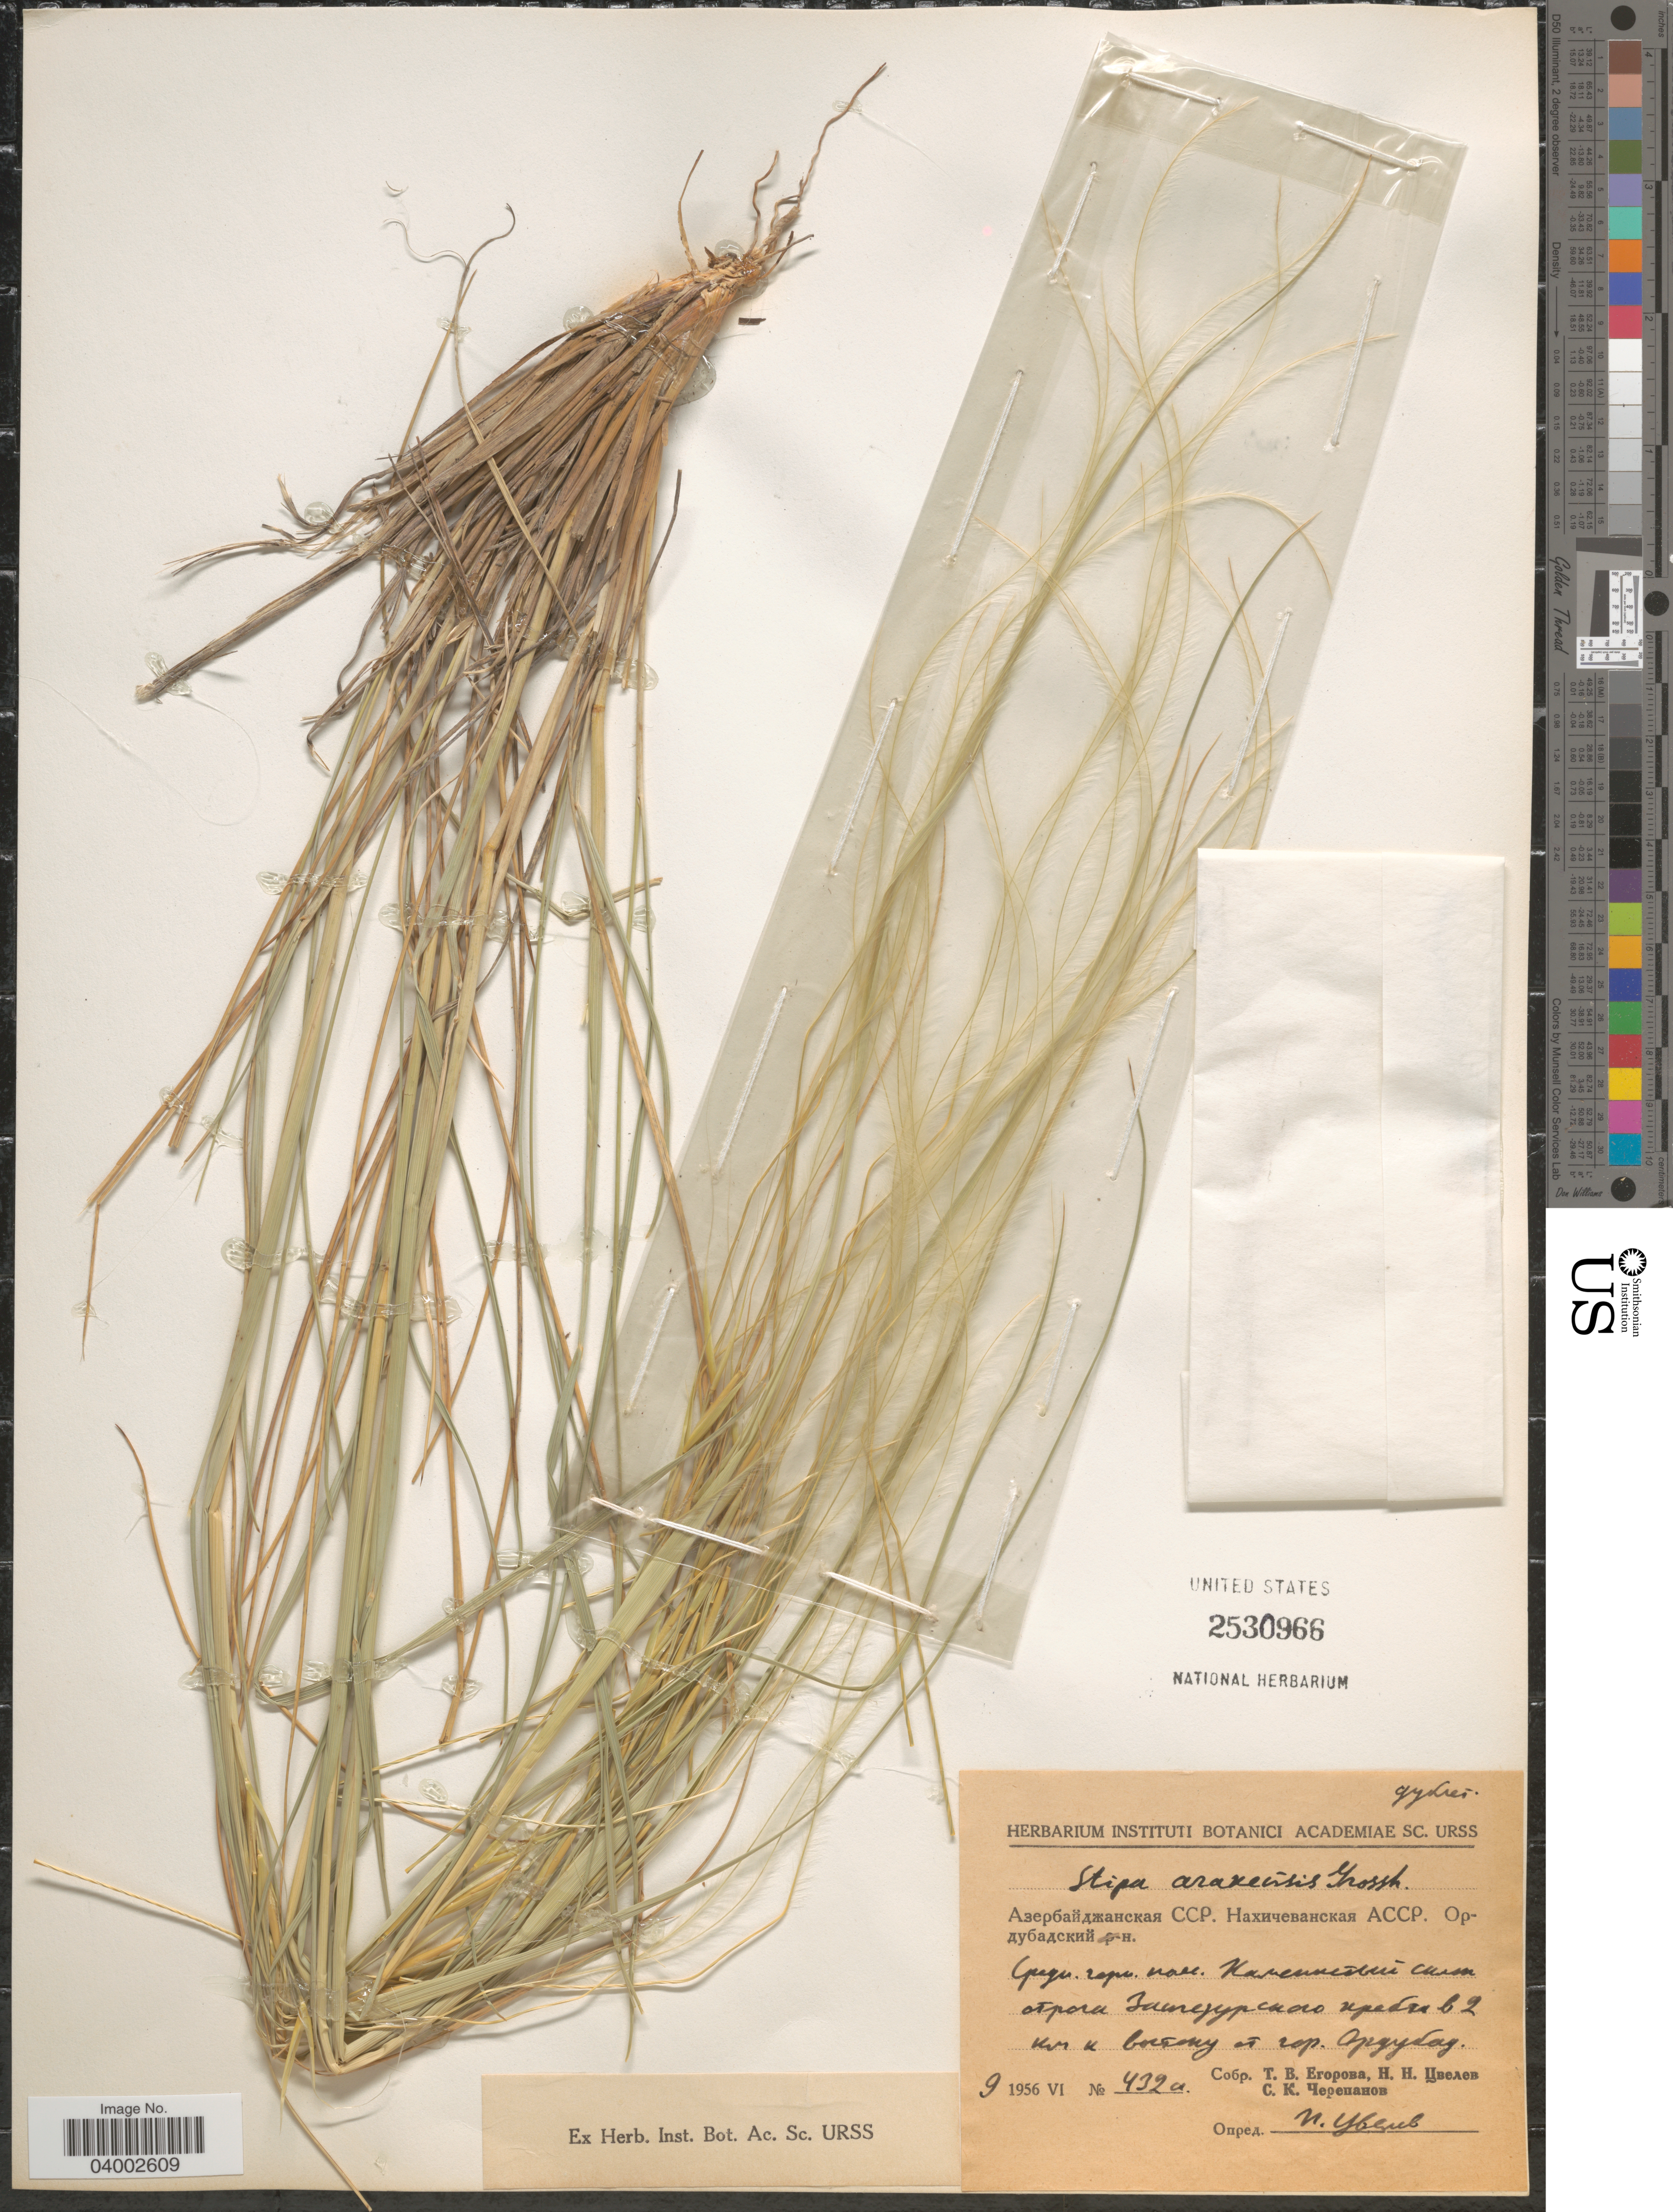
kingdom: Plantae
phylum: Tracheophyta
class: Liliopsida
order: Poales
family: Poaceae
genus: Stipa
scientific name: Stipa araxensis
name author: Grossh.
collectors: T. V. Egorova, N. Tsvelev & S. Cherepanov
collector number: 432a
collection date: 1956-06-09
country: Azerbaijan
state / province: Nakhchivan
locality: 2 km E of Ordubad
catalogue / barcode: US 2530966